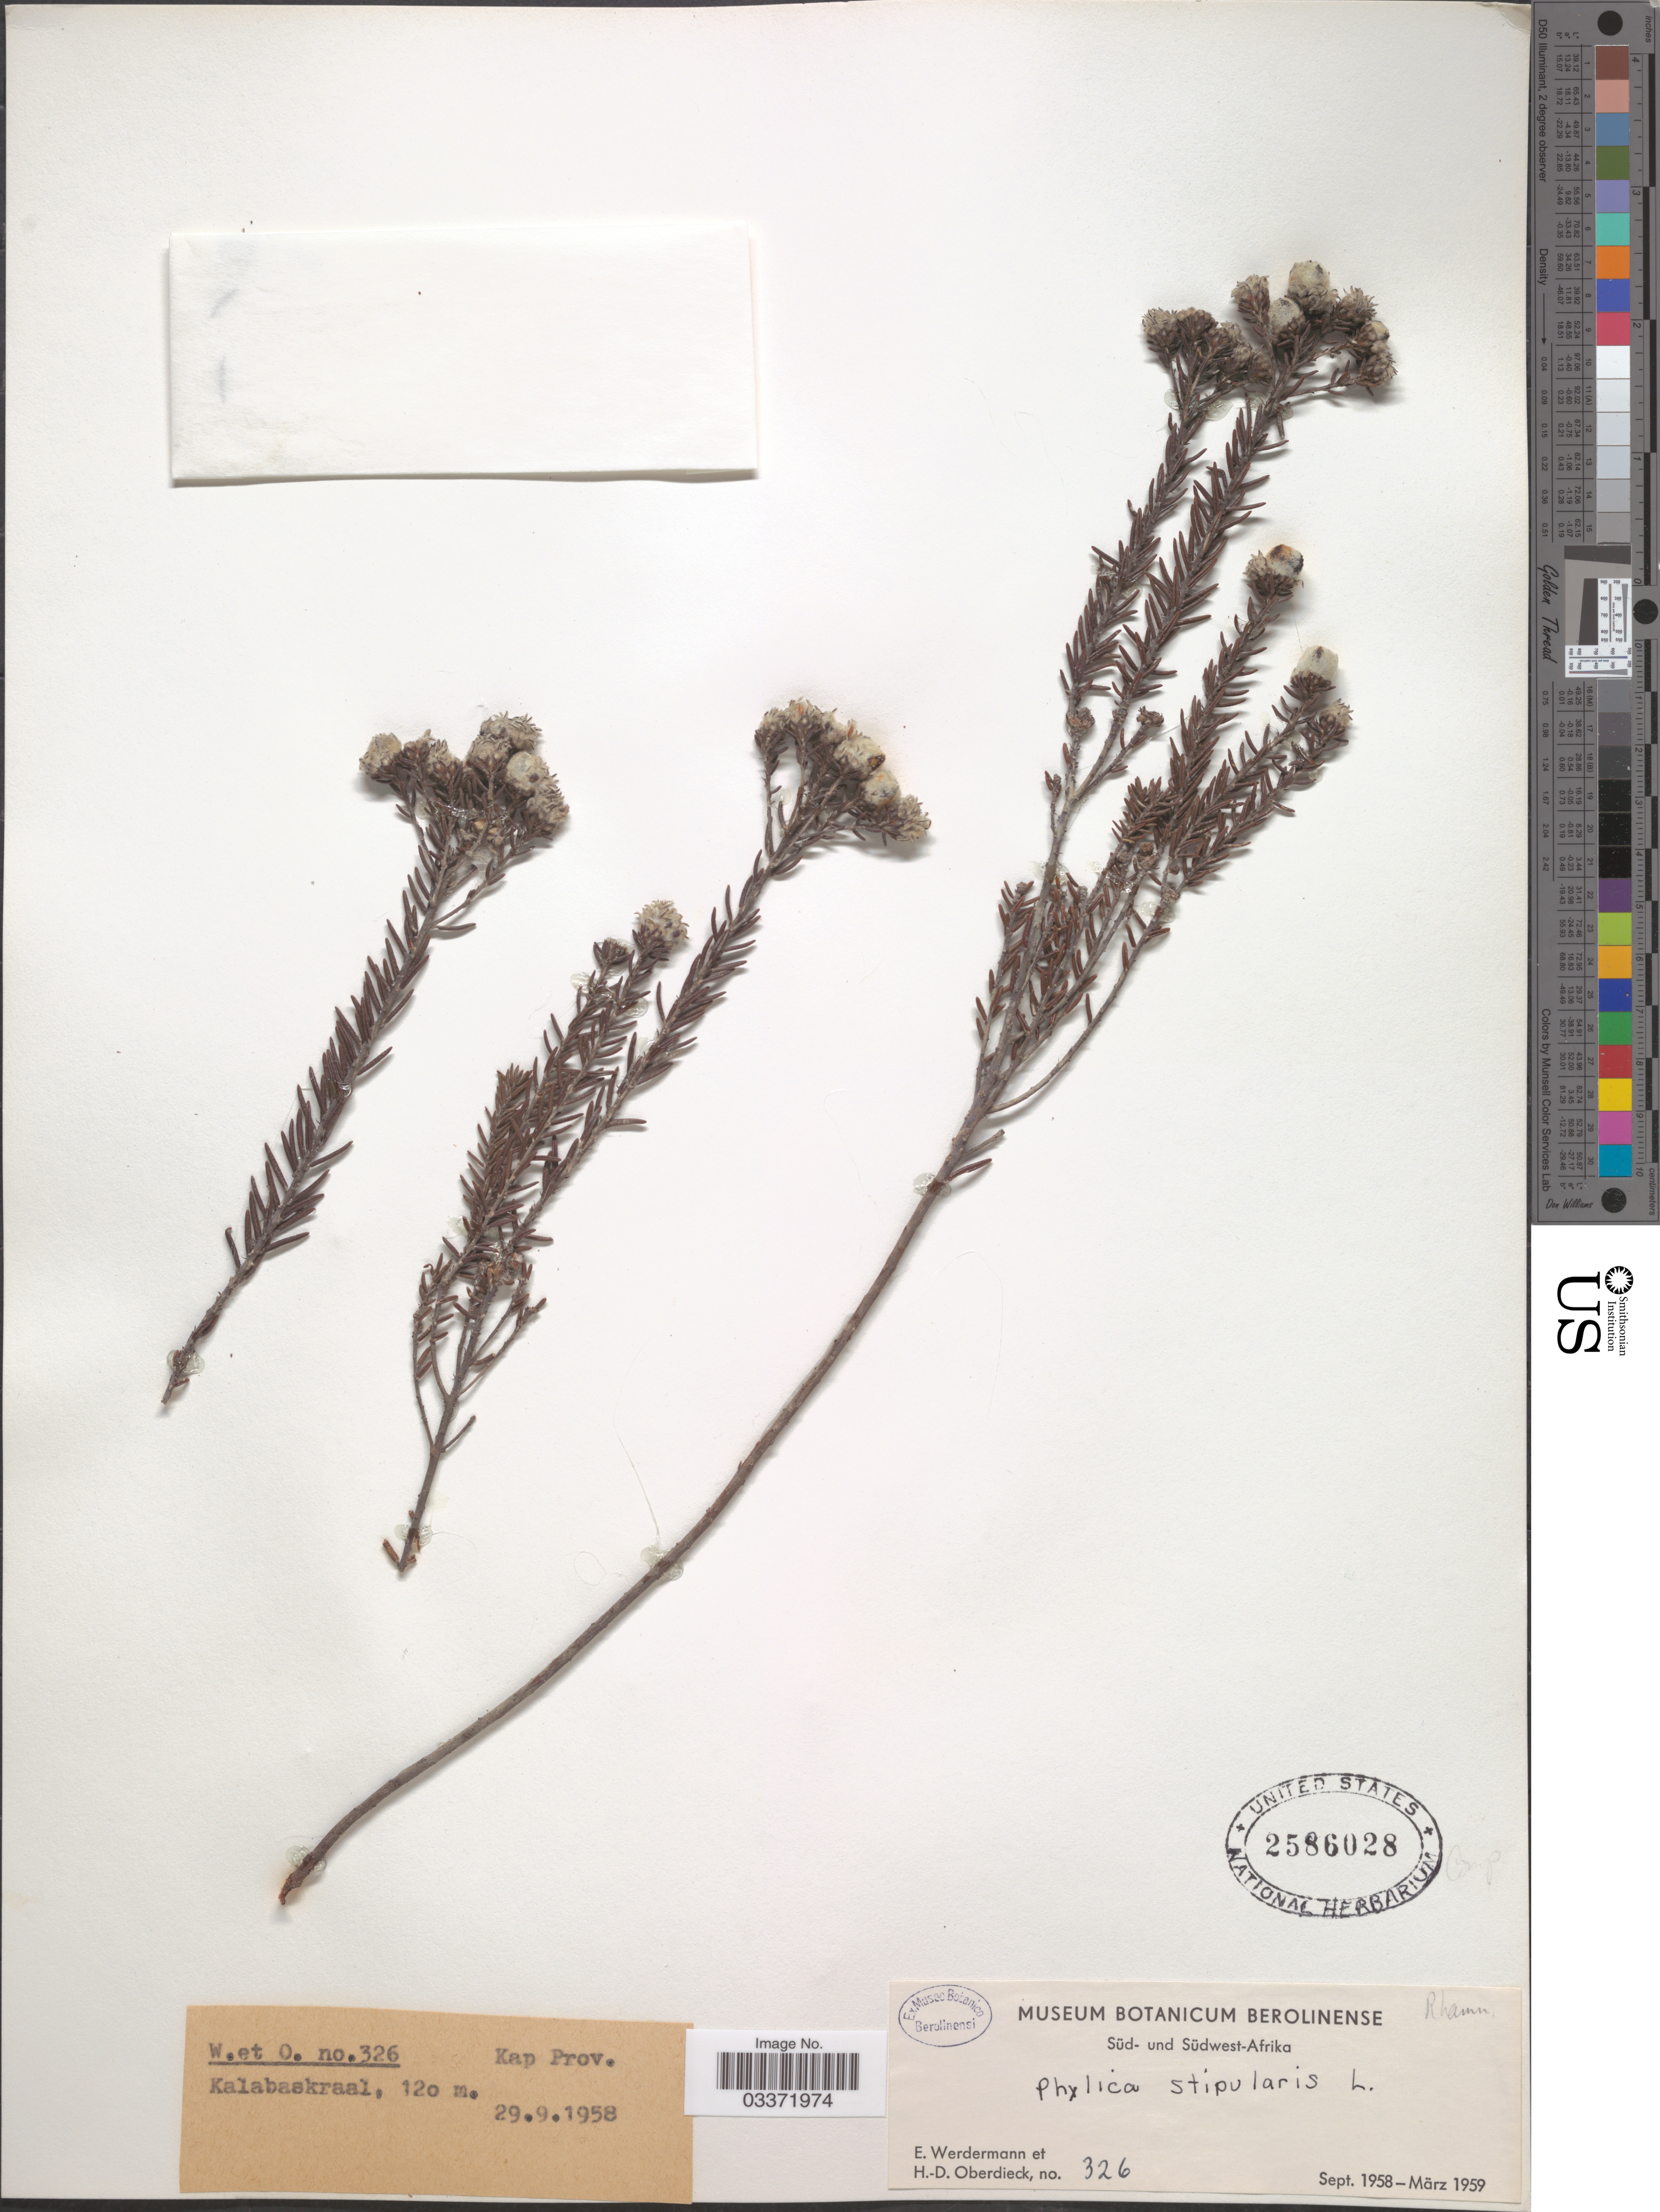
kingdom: Plantae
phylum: Tracheophyta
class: Magnoliopsida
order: Rosales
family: Rhamnaceae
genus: Trichocephalus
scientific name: Trichocephalus stipularis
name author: (L.) Brongn.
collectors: E. Werdermann & H. Oberdieck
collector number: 326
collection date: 1958-09-29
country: South Africa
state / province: Western Cape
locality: Kap Prov. Kalabaskraal.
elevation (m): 120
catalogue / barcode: US 2586028